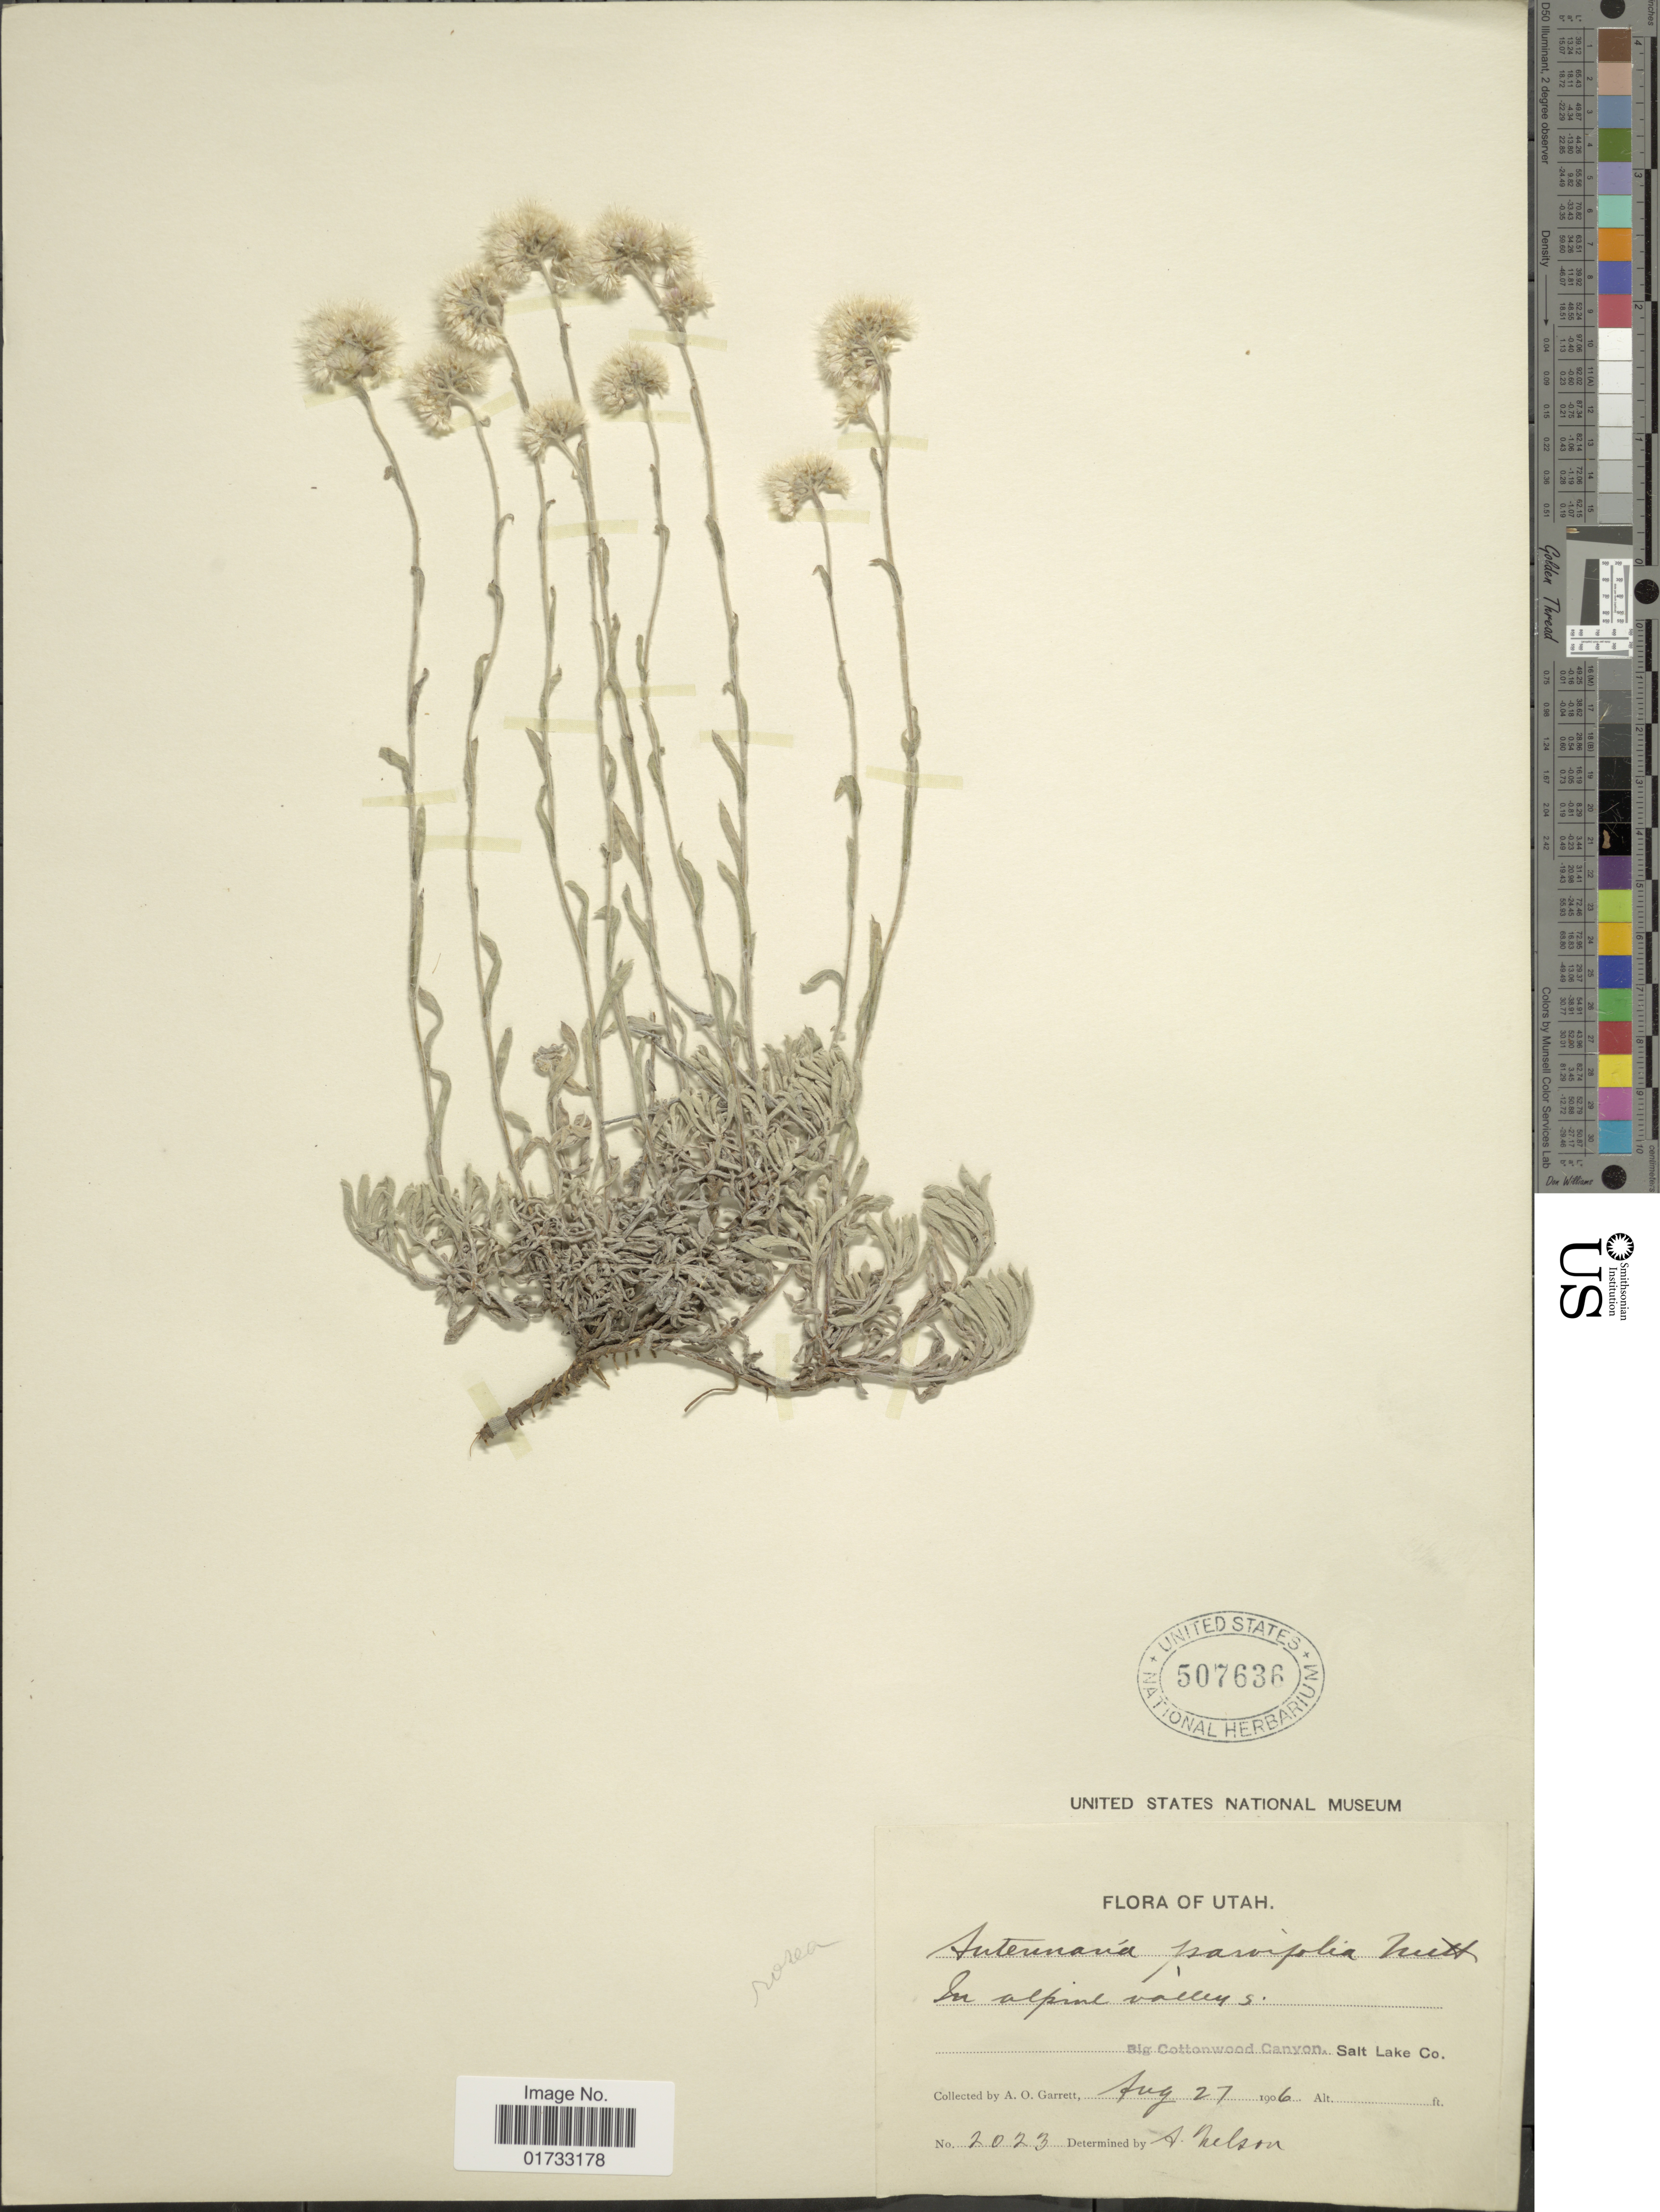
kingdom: Plantae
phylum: Tracheophyta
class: Magnoliopsida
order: Asterales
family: Asteraceae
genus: Antennaria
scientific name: Antennaria rosea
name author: Greene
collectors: A. O. Garrett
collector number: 2023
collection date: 1906-08-27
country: United States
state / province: Utah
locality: In alpine valley, Big Cottonwood Canyon, Salt Lake Co.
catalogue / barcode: US 507636